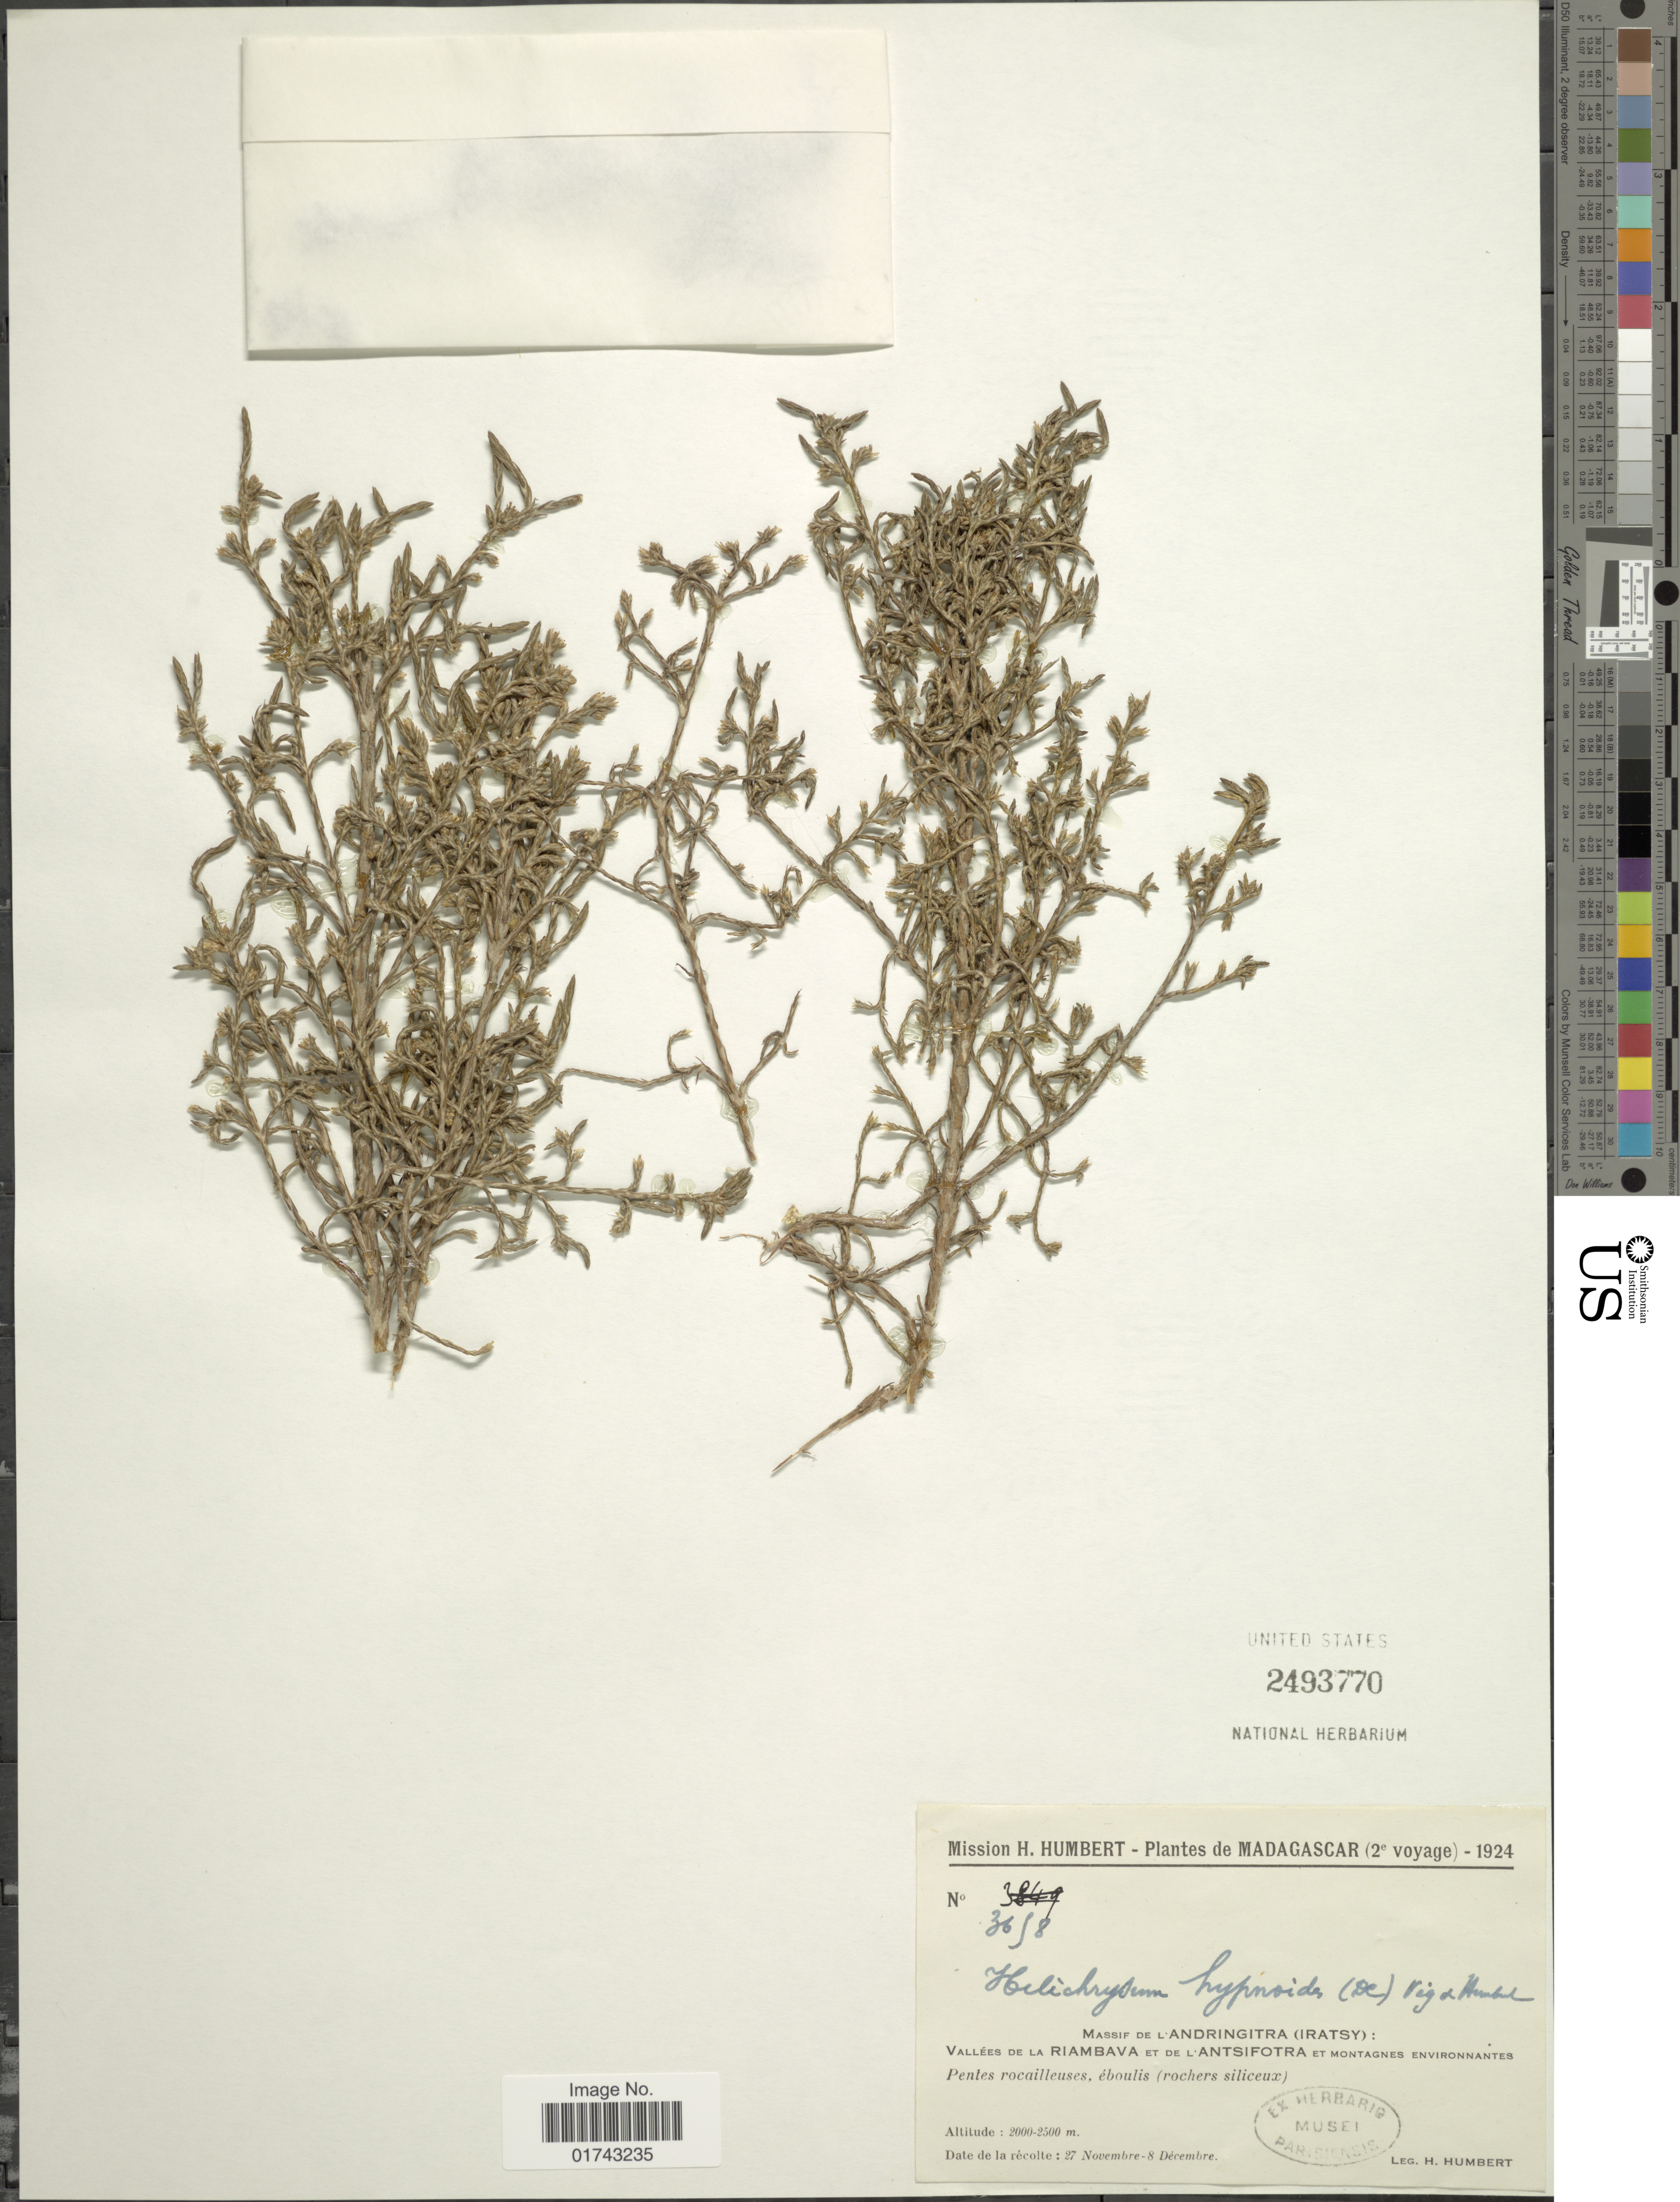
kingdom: Plantae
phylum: Tracheophyta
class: Magnoliopsida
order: Asterales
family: Asteraceae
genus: Helichrysum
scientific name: Helichrysum hypnoides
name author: (DC.) R. Vig. & Humbert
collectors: H. Humbert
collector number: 3698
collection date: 1924-11-27/1924-12-08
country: Madagascar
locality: Massif de l' Andringitra (Iratsy): Vallees de la Riambava et de l' Antsifotra et Montagnes Environnantes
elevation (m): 2000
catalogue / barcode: US 2493770